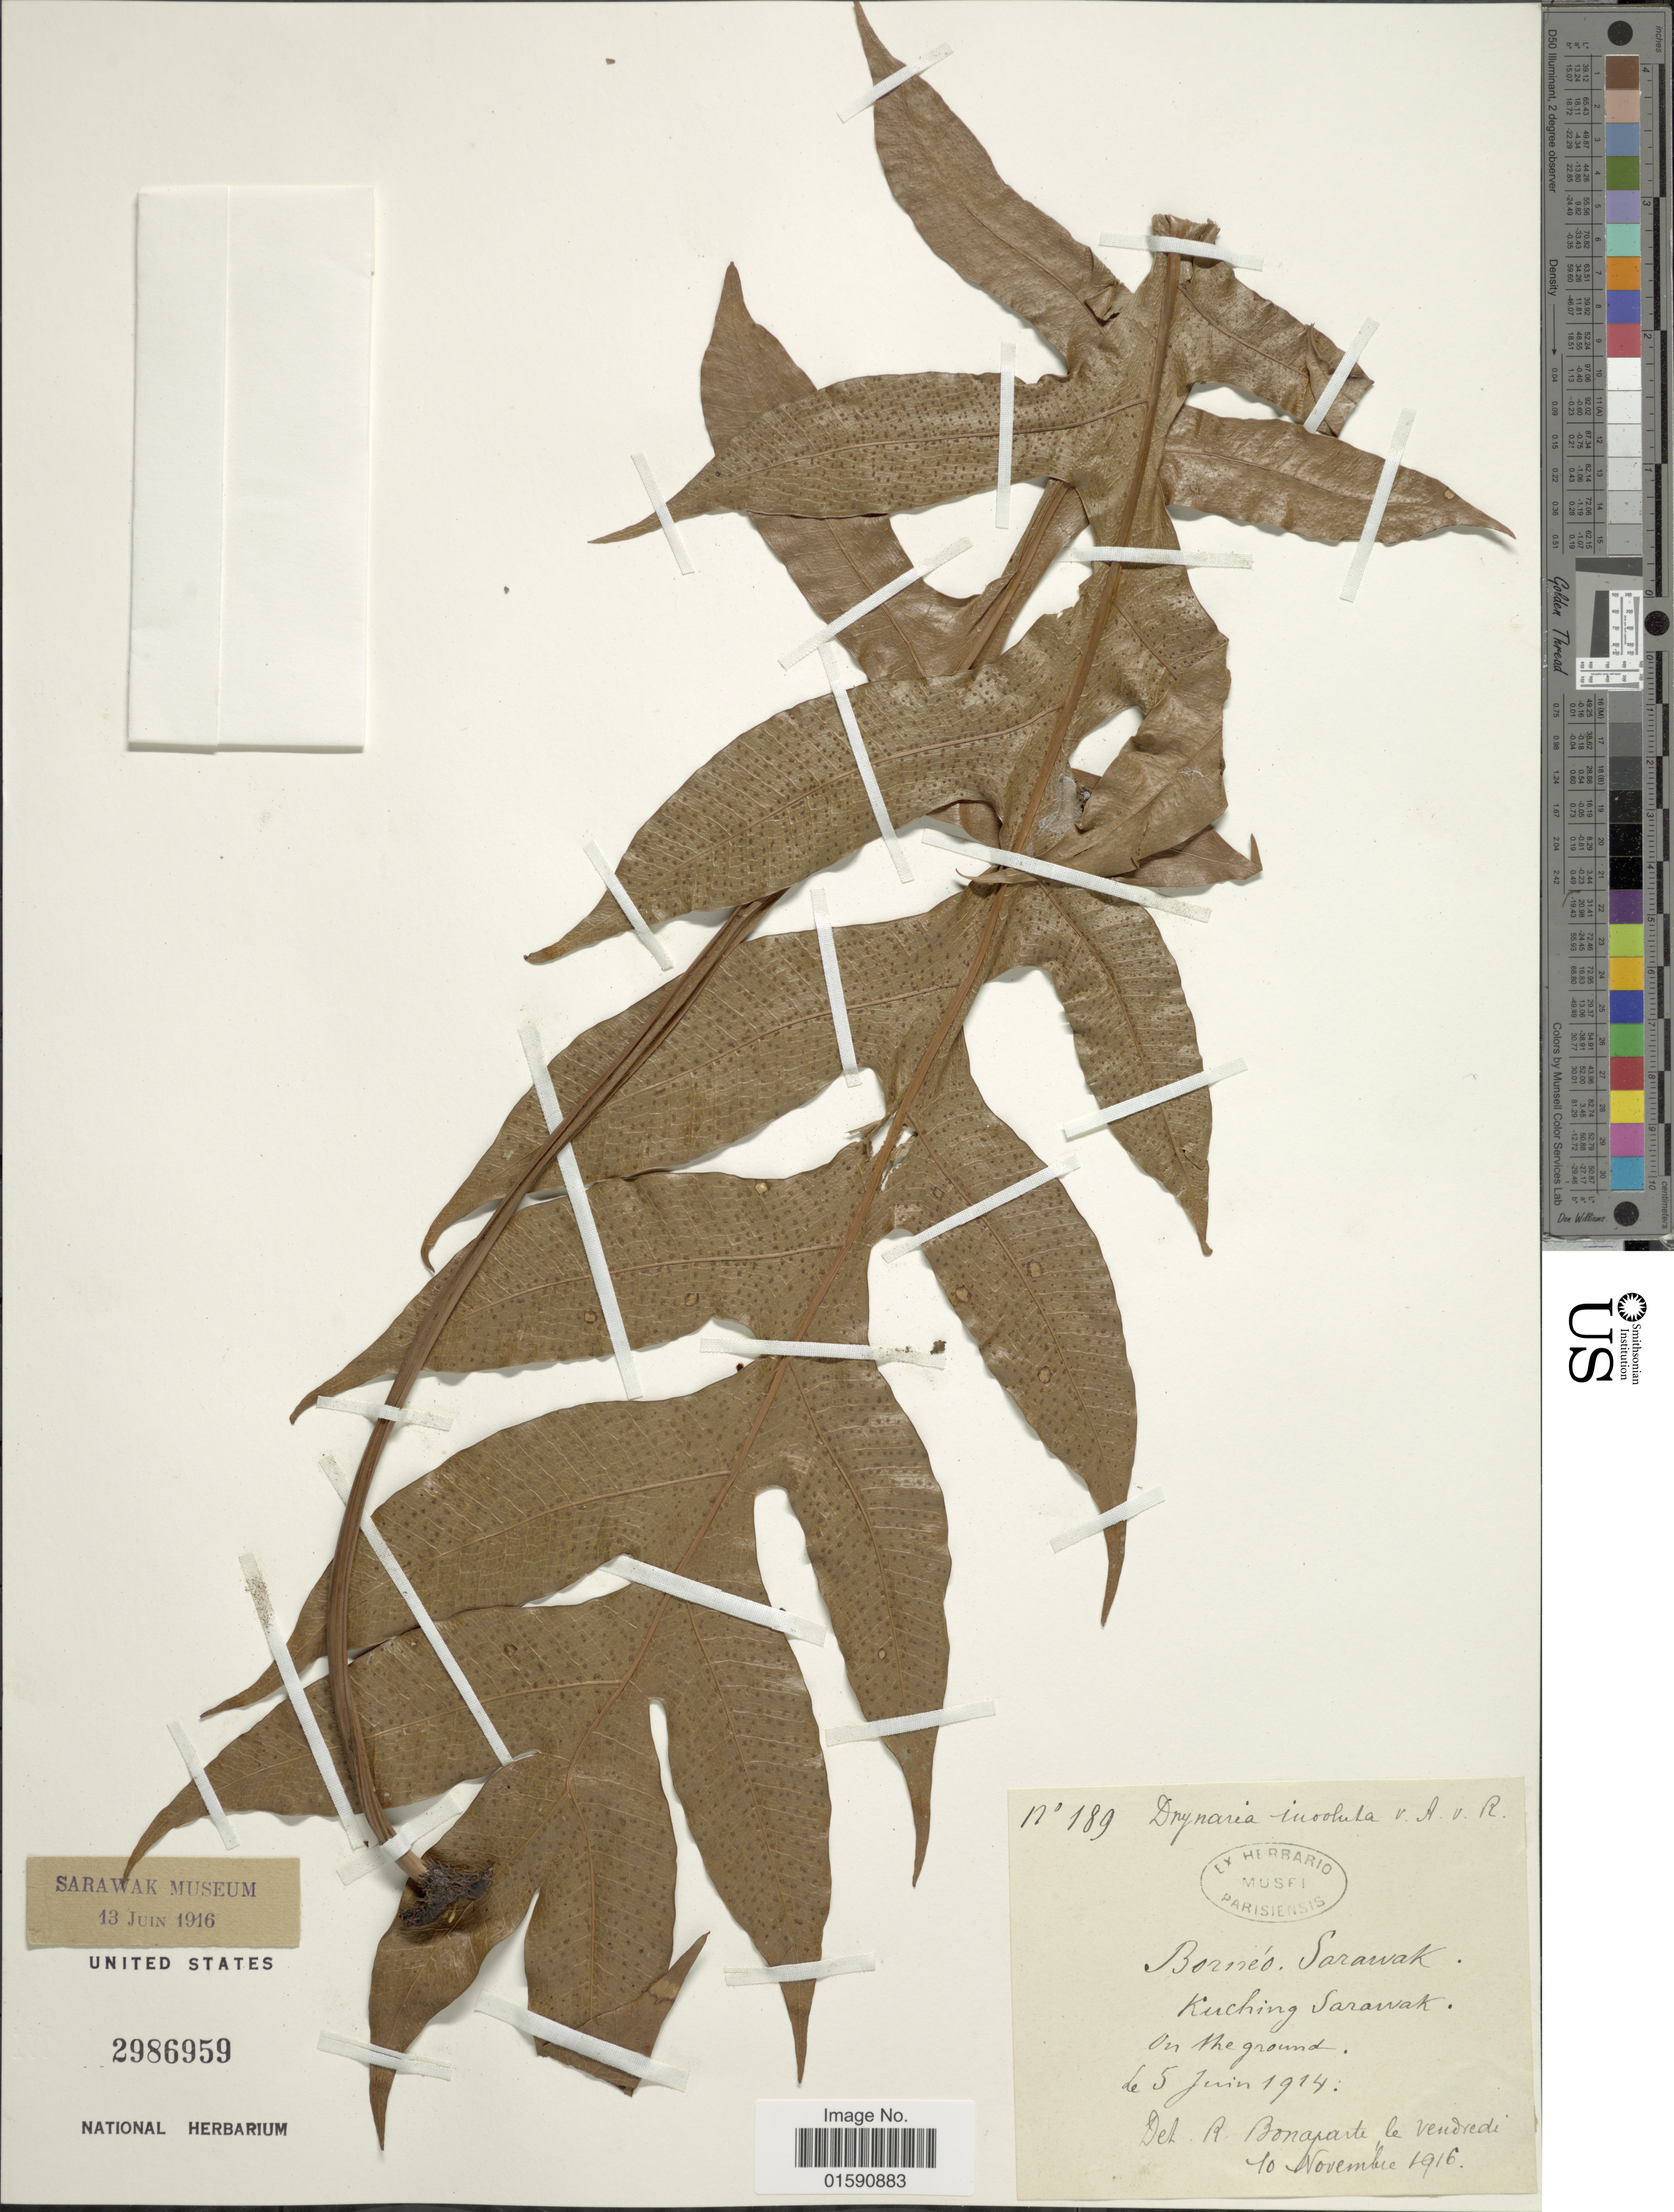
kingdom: Plantae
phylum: Tracheophyta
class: Polypodiopsida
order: Polypodiales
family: Polypodiaceae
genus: Drynaria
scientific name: Drynaria sparsisora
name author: (Desu.) T. Moore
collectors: ex herb. Mus. Paraensis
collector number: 189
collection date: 1914-06-05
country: Malaysia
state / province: Sarawak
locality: Borneo Sarawak, Kuching Sarawak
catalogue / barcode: US 2986959